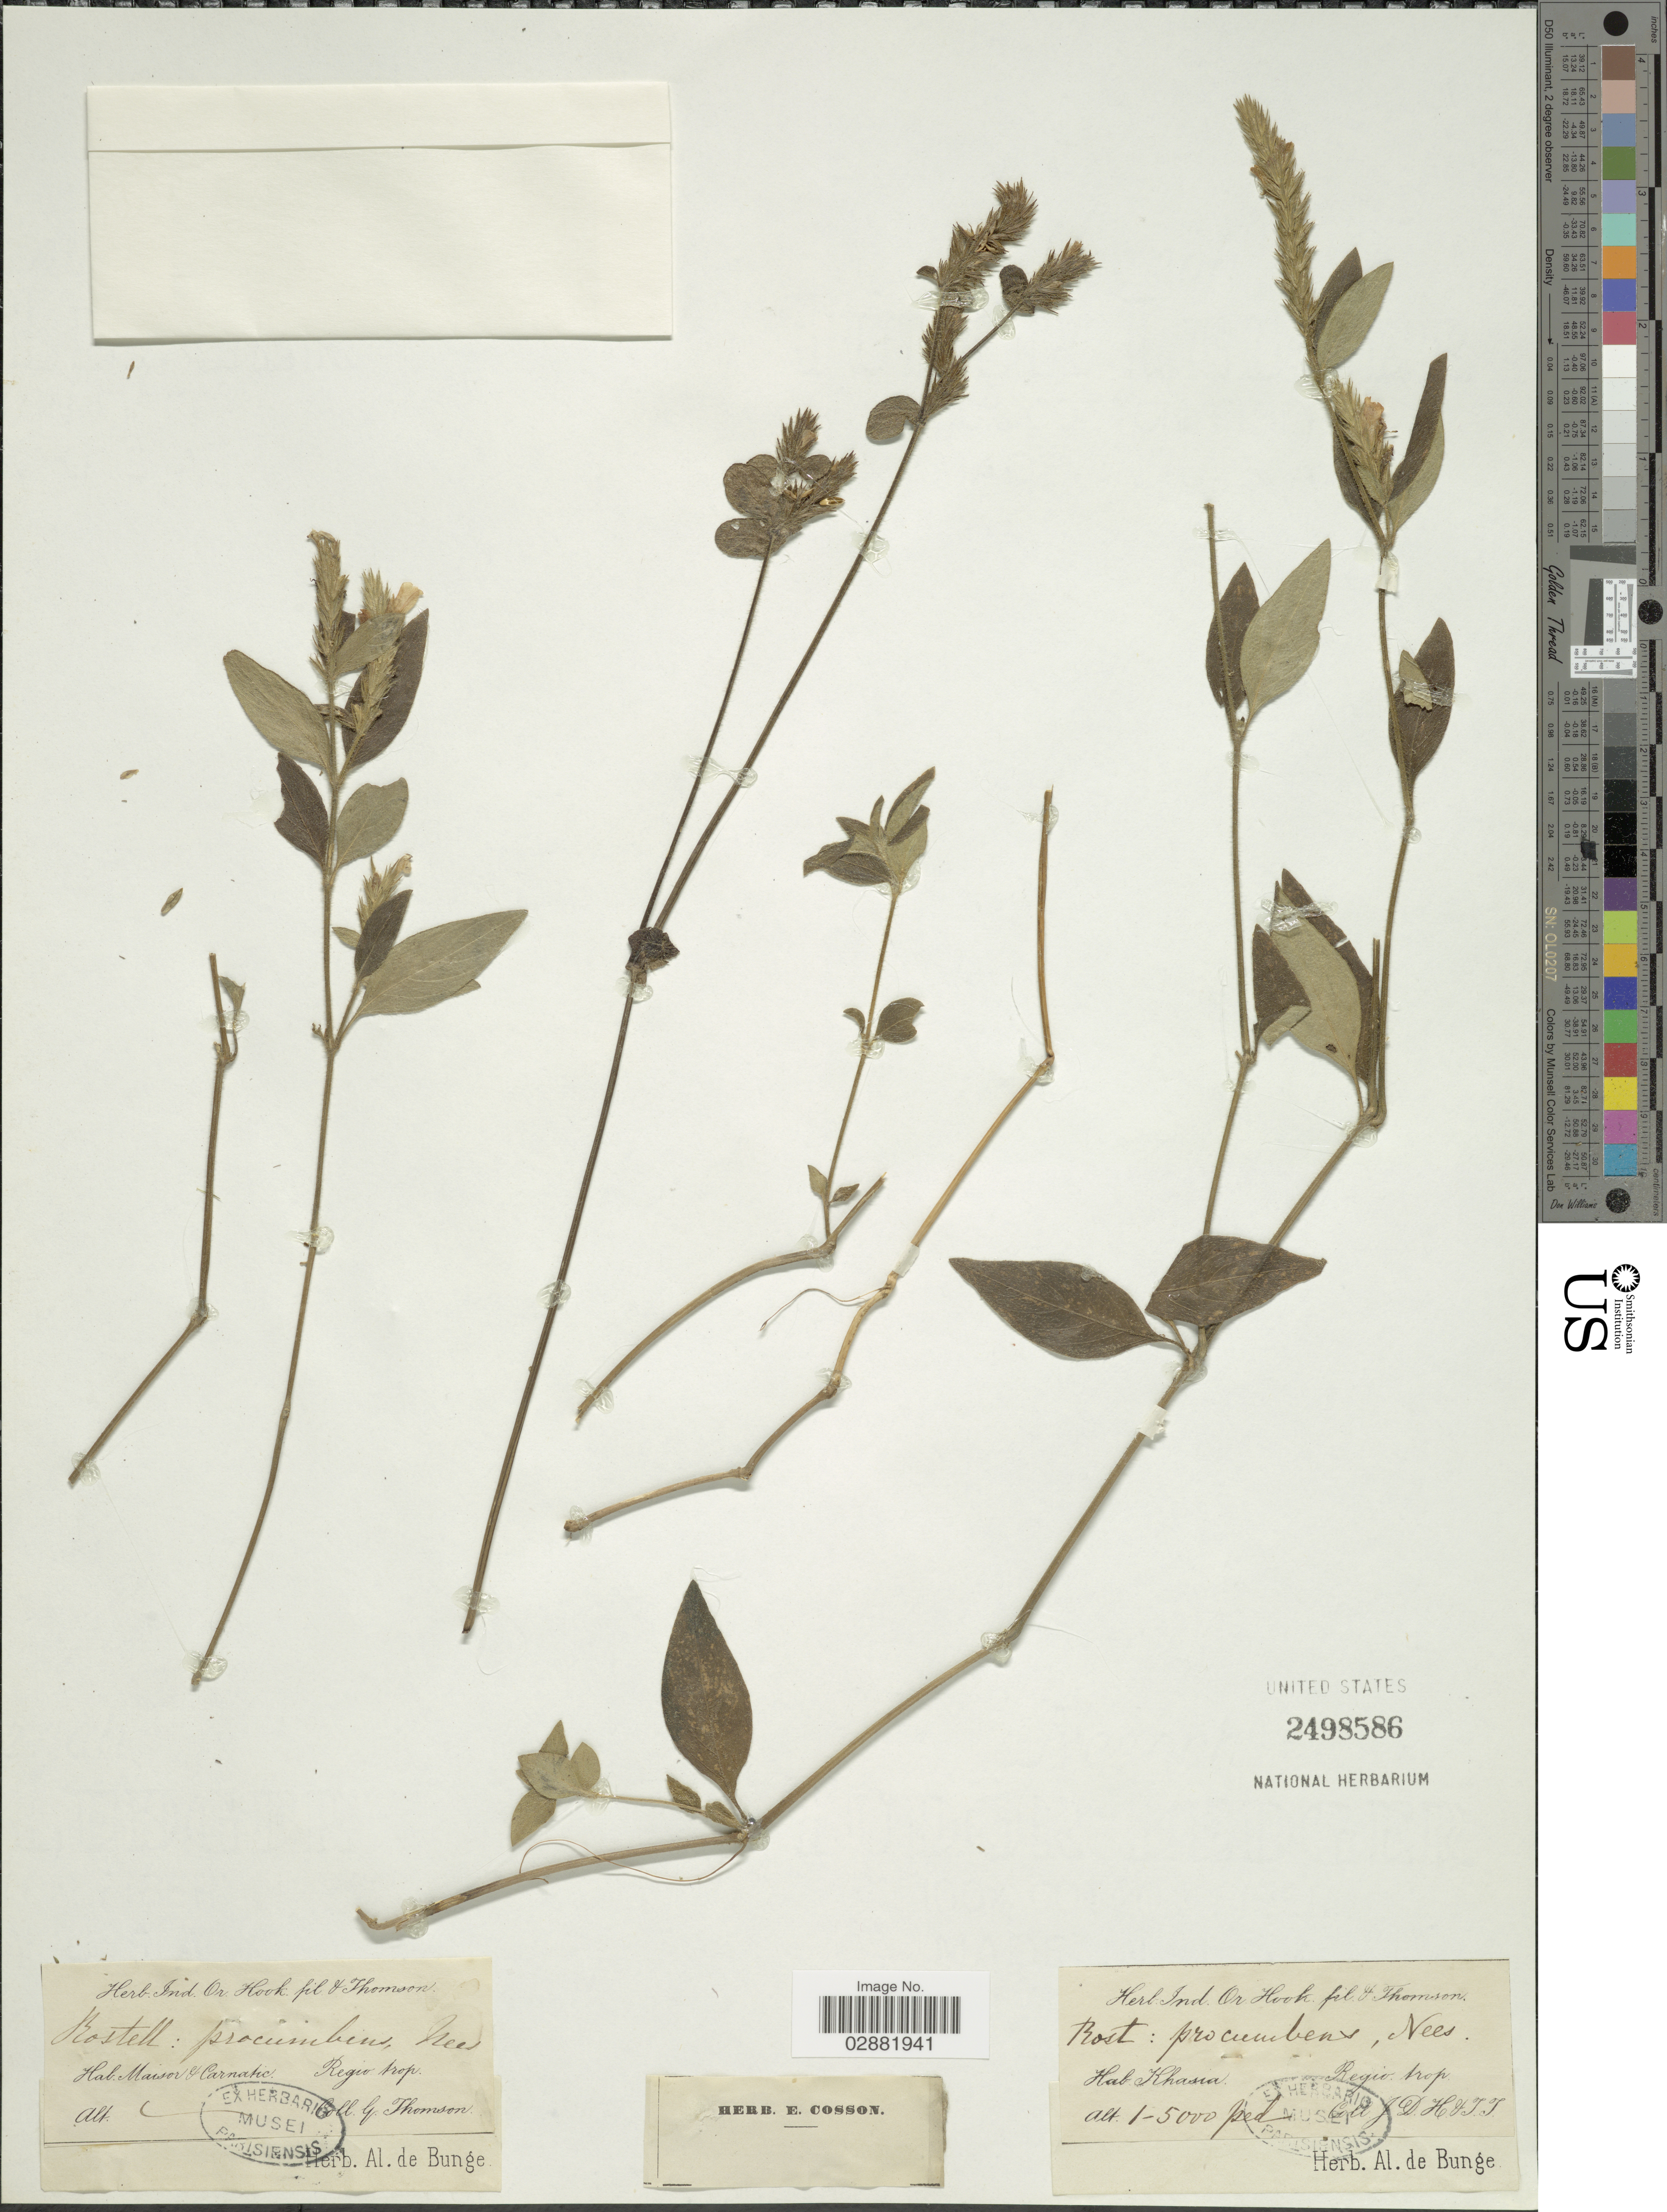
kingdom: Plantae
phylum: Tracheophyta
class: Magnoliopsida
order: Lamiales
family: Acanthaceae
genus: Justicia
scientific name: Justicia procumbens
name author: L.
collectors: G. Thomson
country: India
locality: Regio trop, Khasia.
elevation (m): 305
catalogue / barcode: US 2498586